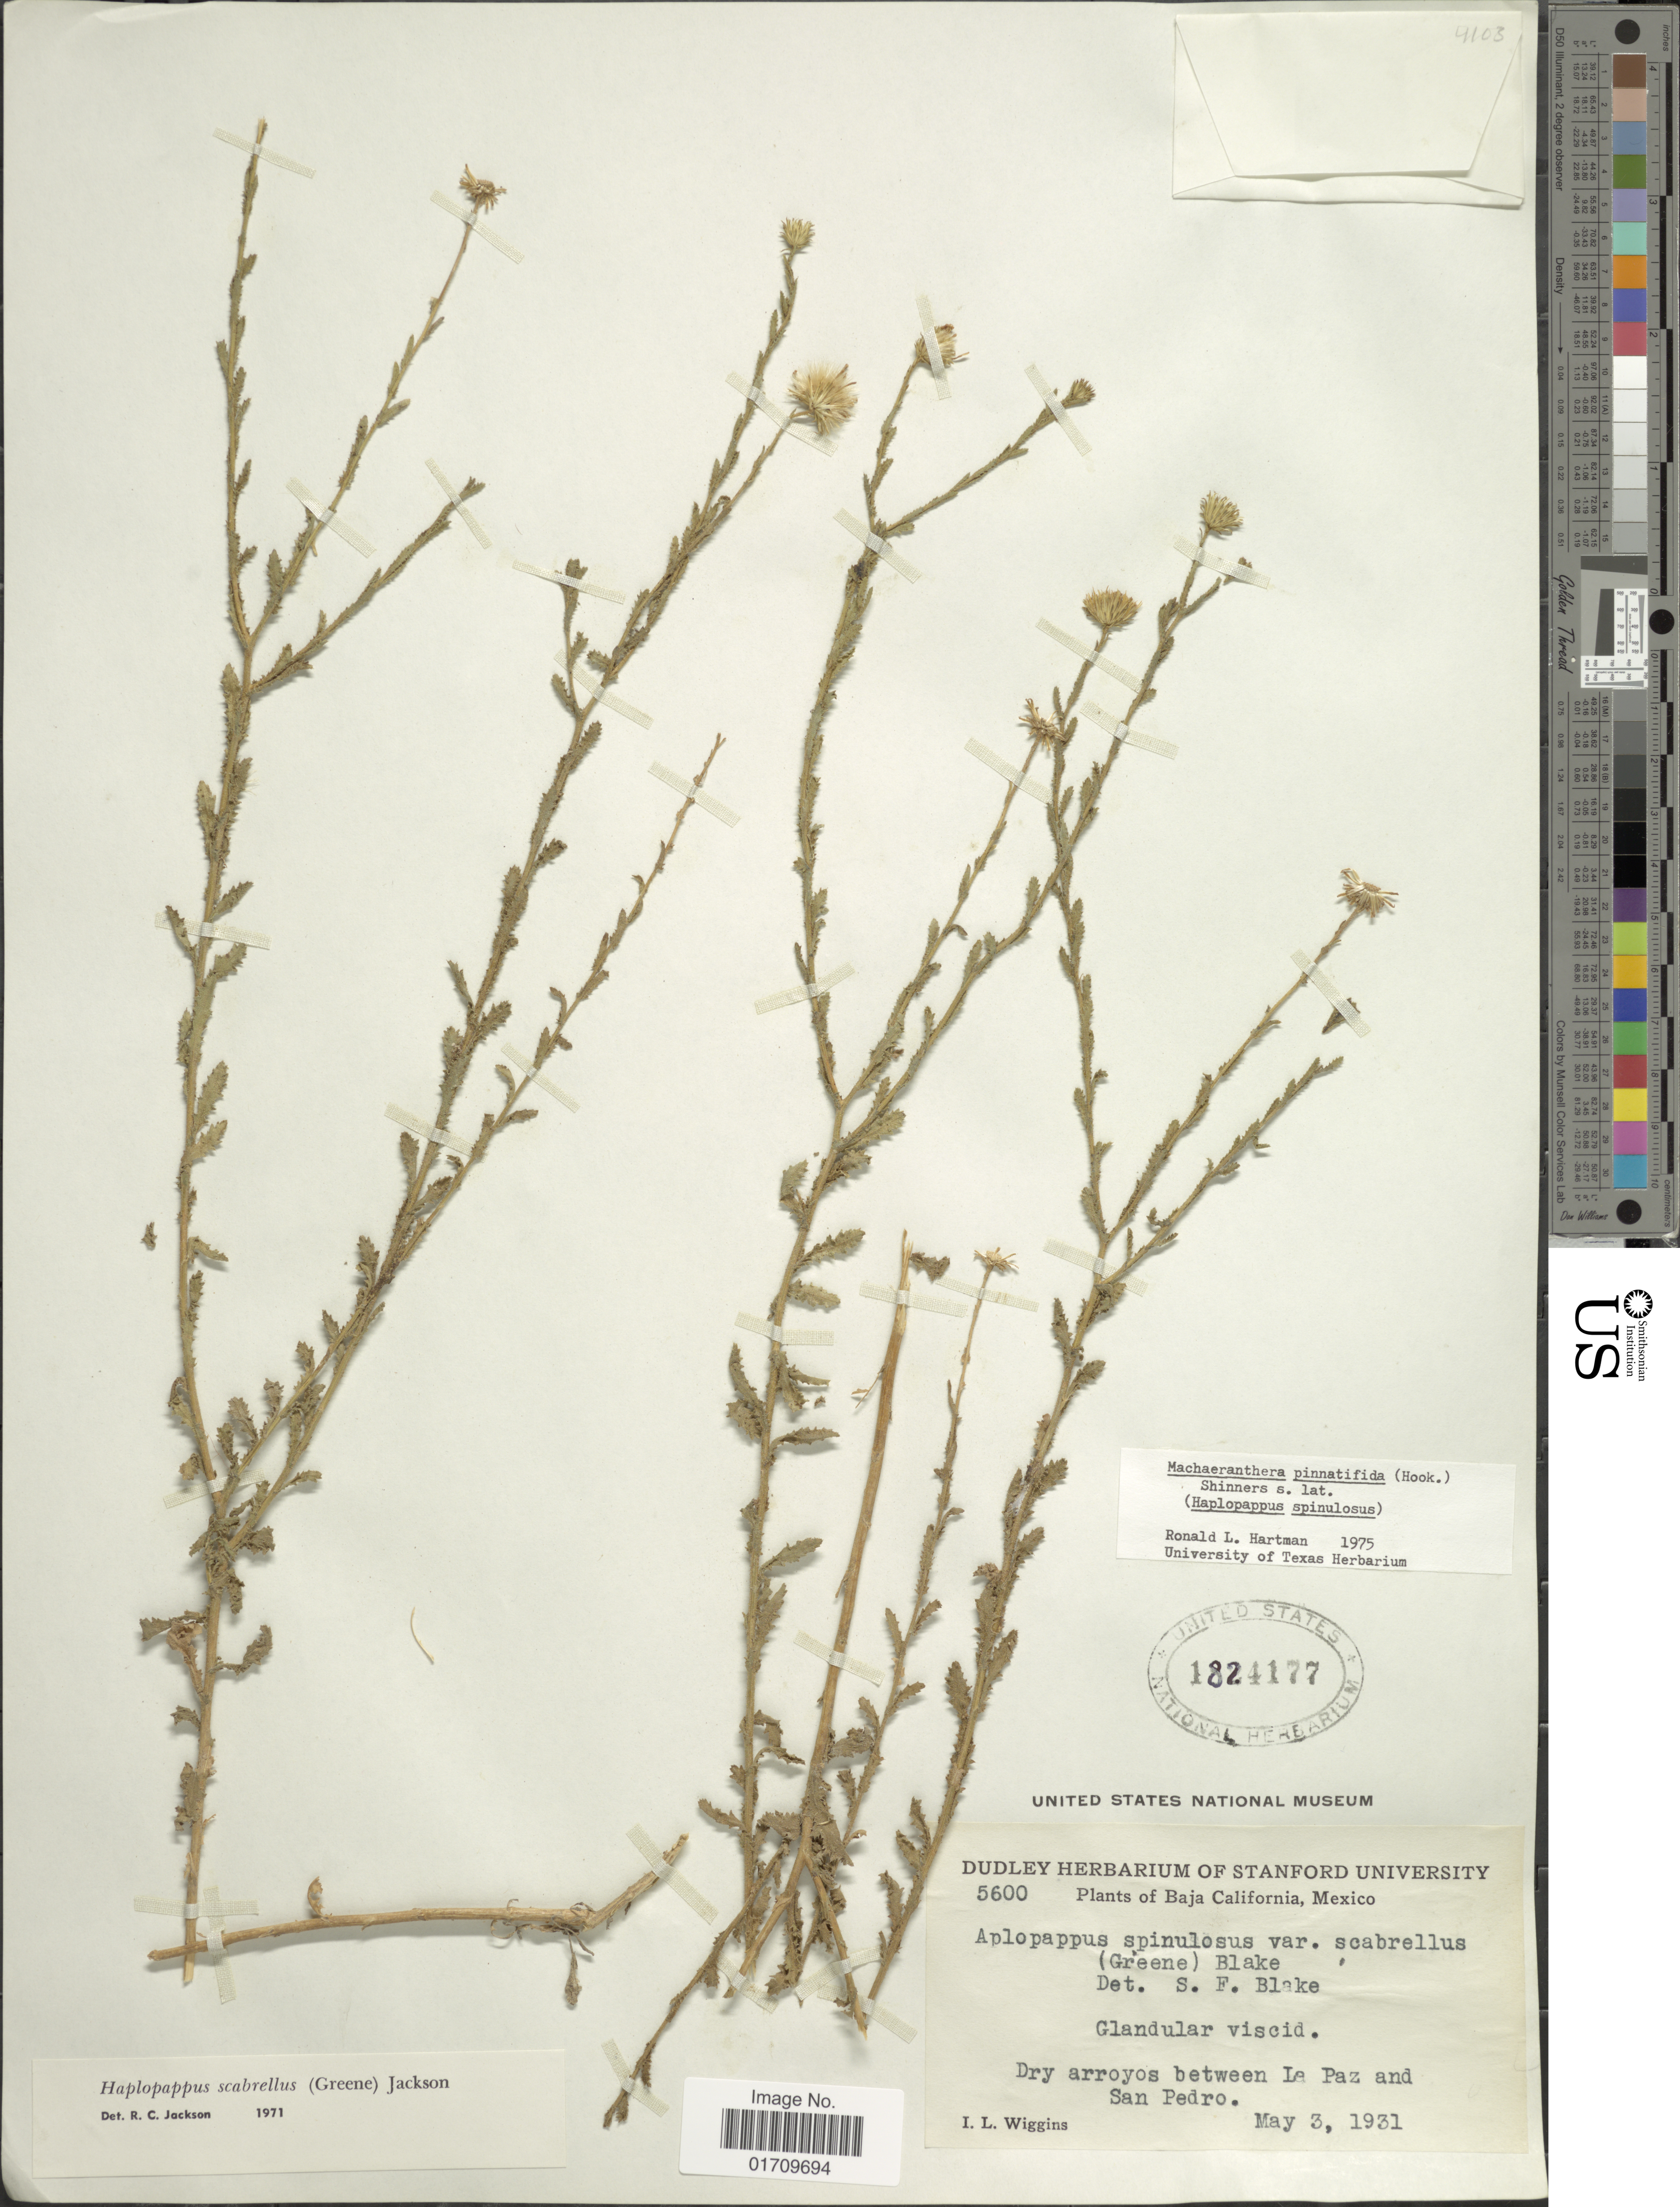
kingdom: Plantae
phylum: Tracheophyta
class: Magnoliopsida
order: Asterales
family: Asteraceae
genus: Machaeranthera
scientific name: Machaeranthera pinnatifida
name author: (Hook.) Shinners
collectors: I. L. Wiggins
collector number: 5600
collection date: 1931-05-03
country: Mexico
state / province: Baja California Sur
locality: Between La Paz and San Pedro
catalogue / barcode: US 1824177